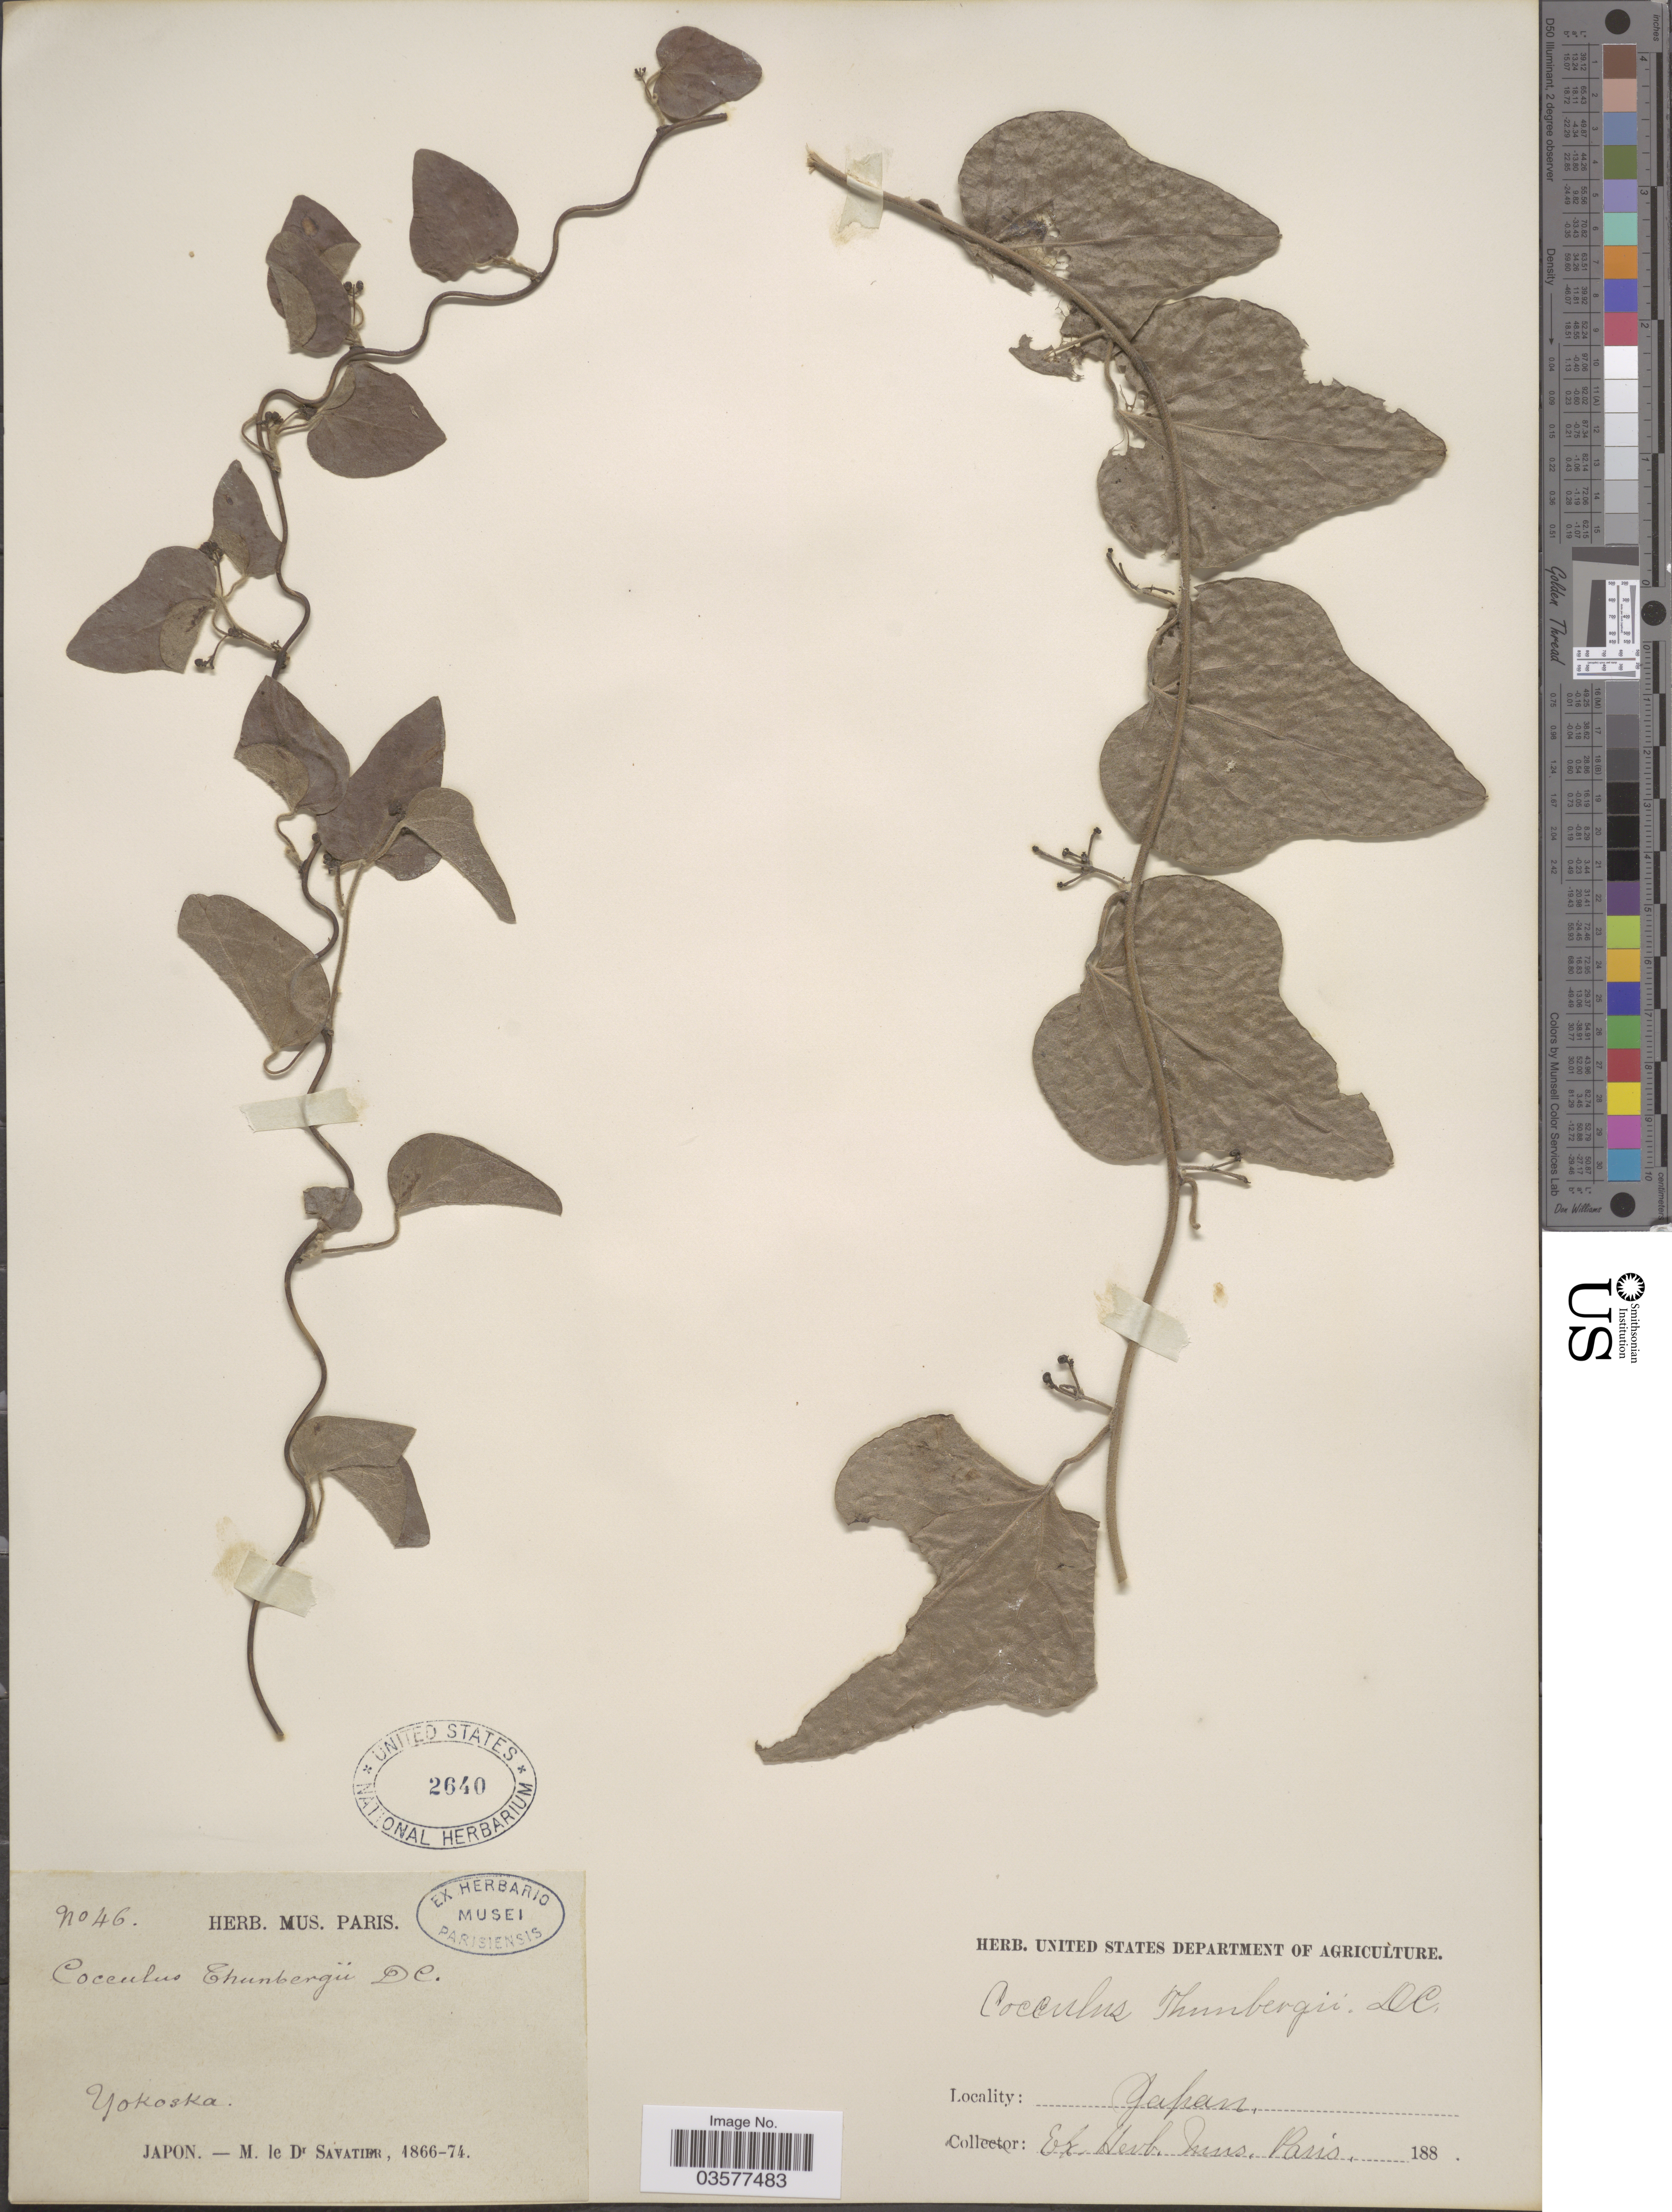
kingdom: Plantae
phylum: Tracheophyta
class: Magnoliopsida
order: Ranunculales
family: Menispermaceae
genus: Cocculus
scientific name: Cocculus orbiculatus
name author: (L.) DC.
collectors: M. Savatier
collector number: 46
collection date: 1866/1874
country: Japan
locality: Yokoska.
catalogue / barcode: US 2640